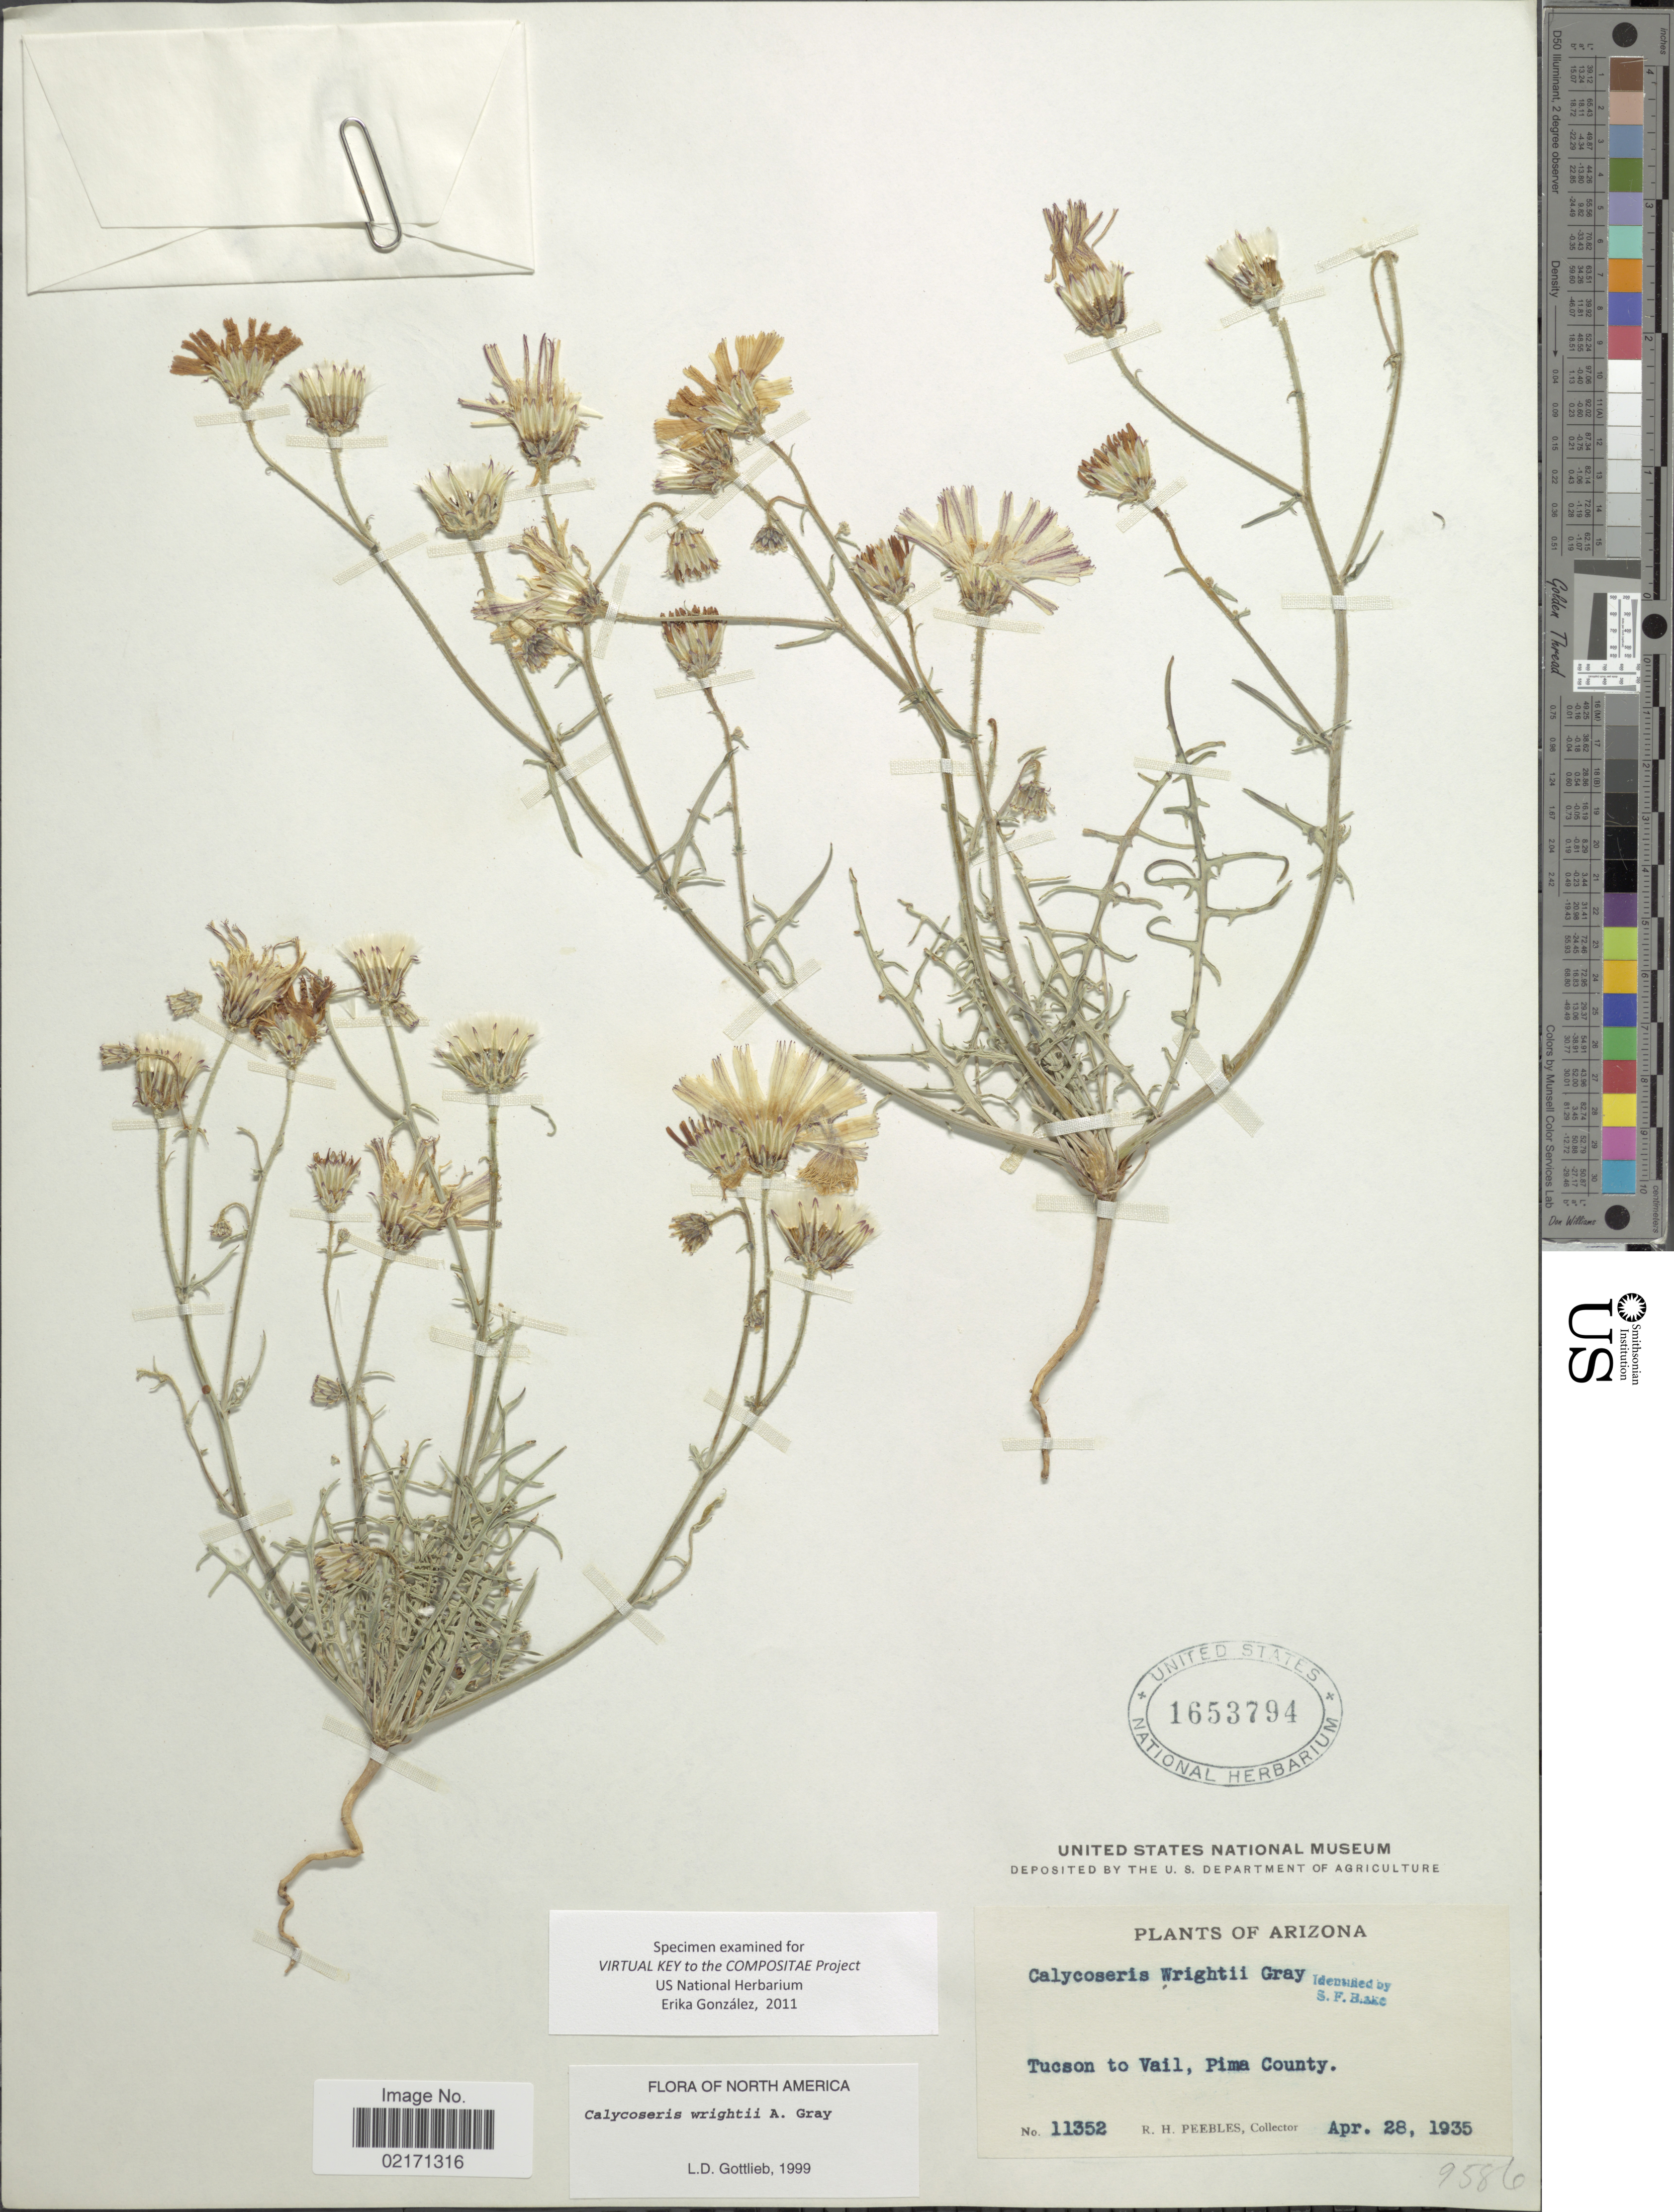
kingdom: Plantae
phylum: Tracheophyta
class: Magnoliopsida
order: Asterales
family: Asteraceae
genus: Calycoseris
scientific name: Calycoseris wrightii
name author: A. Gray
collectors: R. H. Peebles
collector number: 11352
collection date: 1935-04-28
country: United States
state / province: Arizona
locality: Tucson to Vail, Pima County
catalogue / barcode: US 1653794